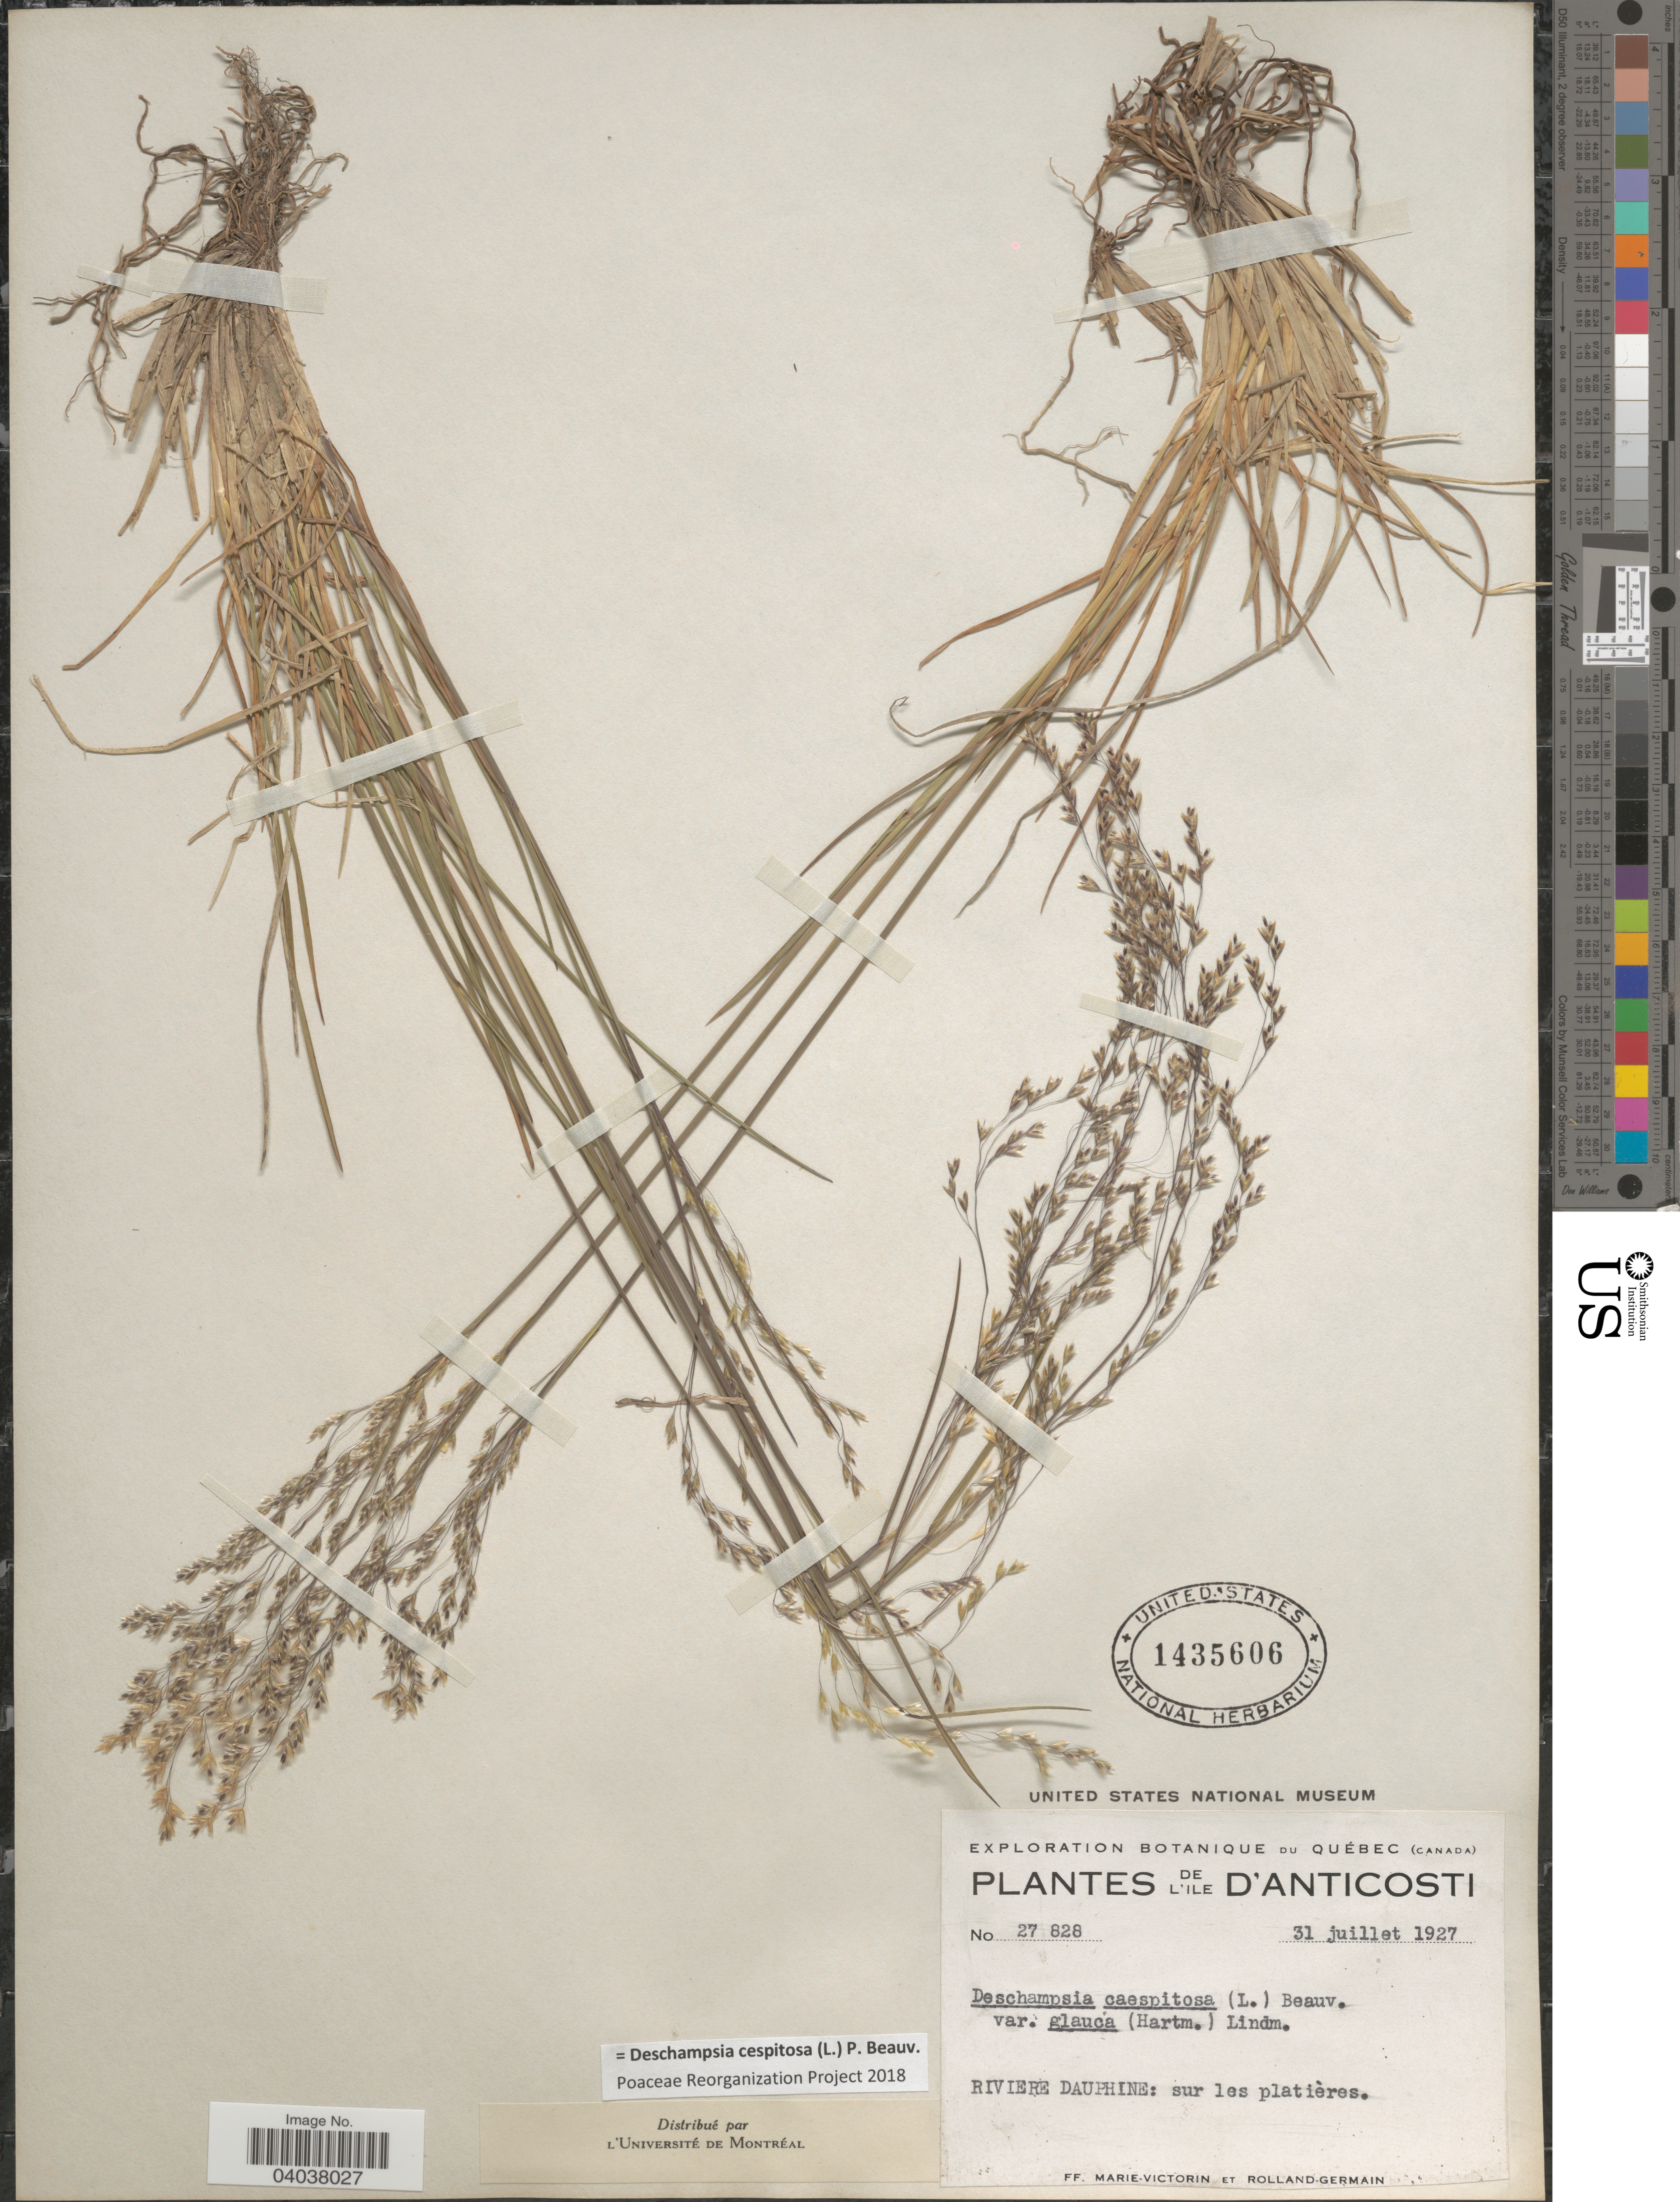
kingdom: Plantae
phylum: Tracheophyta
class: Liliopsida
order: Poales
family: Poaceae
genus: Deschampsia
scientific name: Deschampsia cespitosa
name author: (L.) P. Beauv.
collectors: F. Marie-Victorin & Rolland-Germain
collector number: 27828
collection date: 1927-07-31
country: Canada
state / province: Quebec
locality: L'Ile D'Anticosti. Riviere Dauphine.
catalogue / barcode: US 1435606